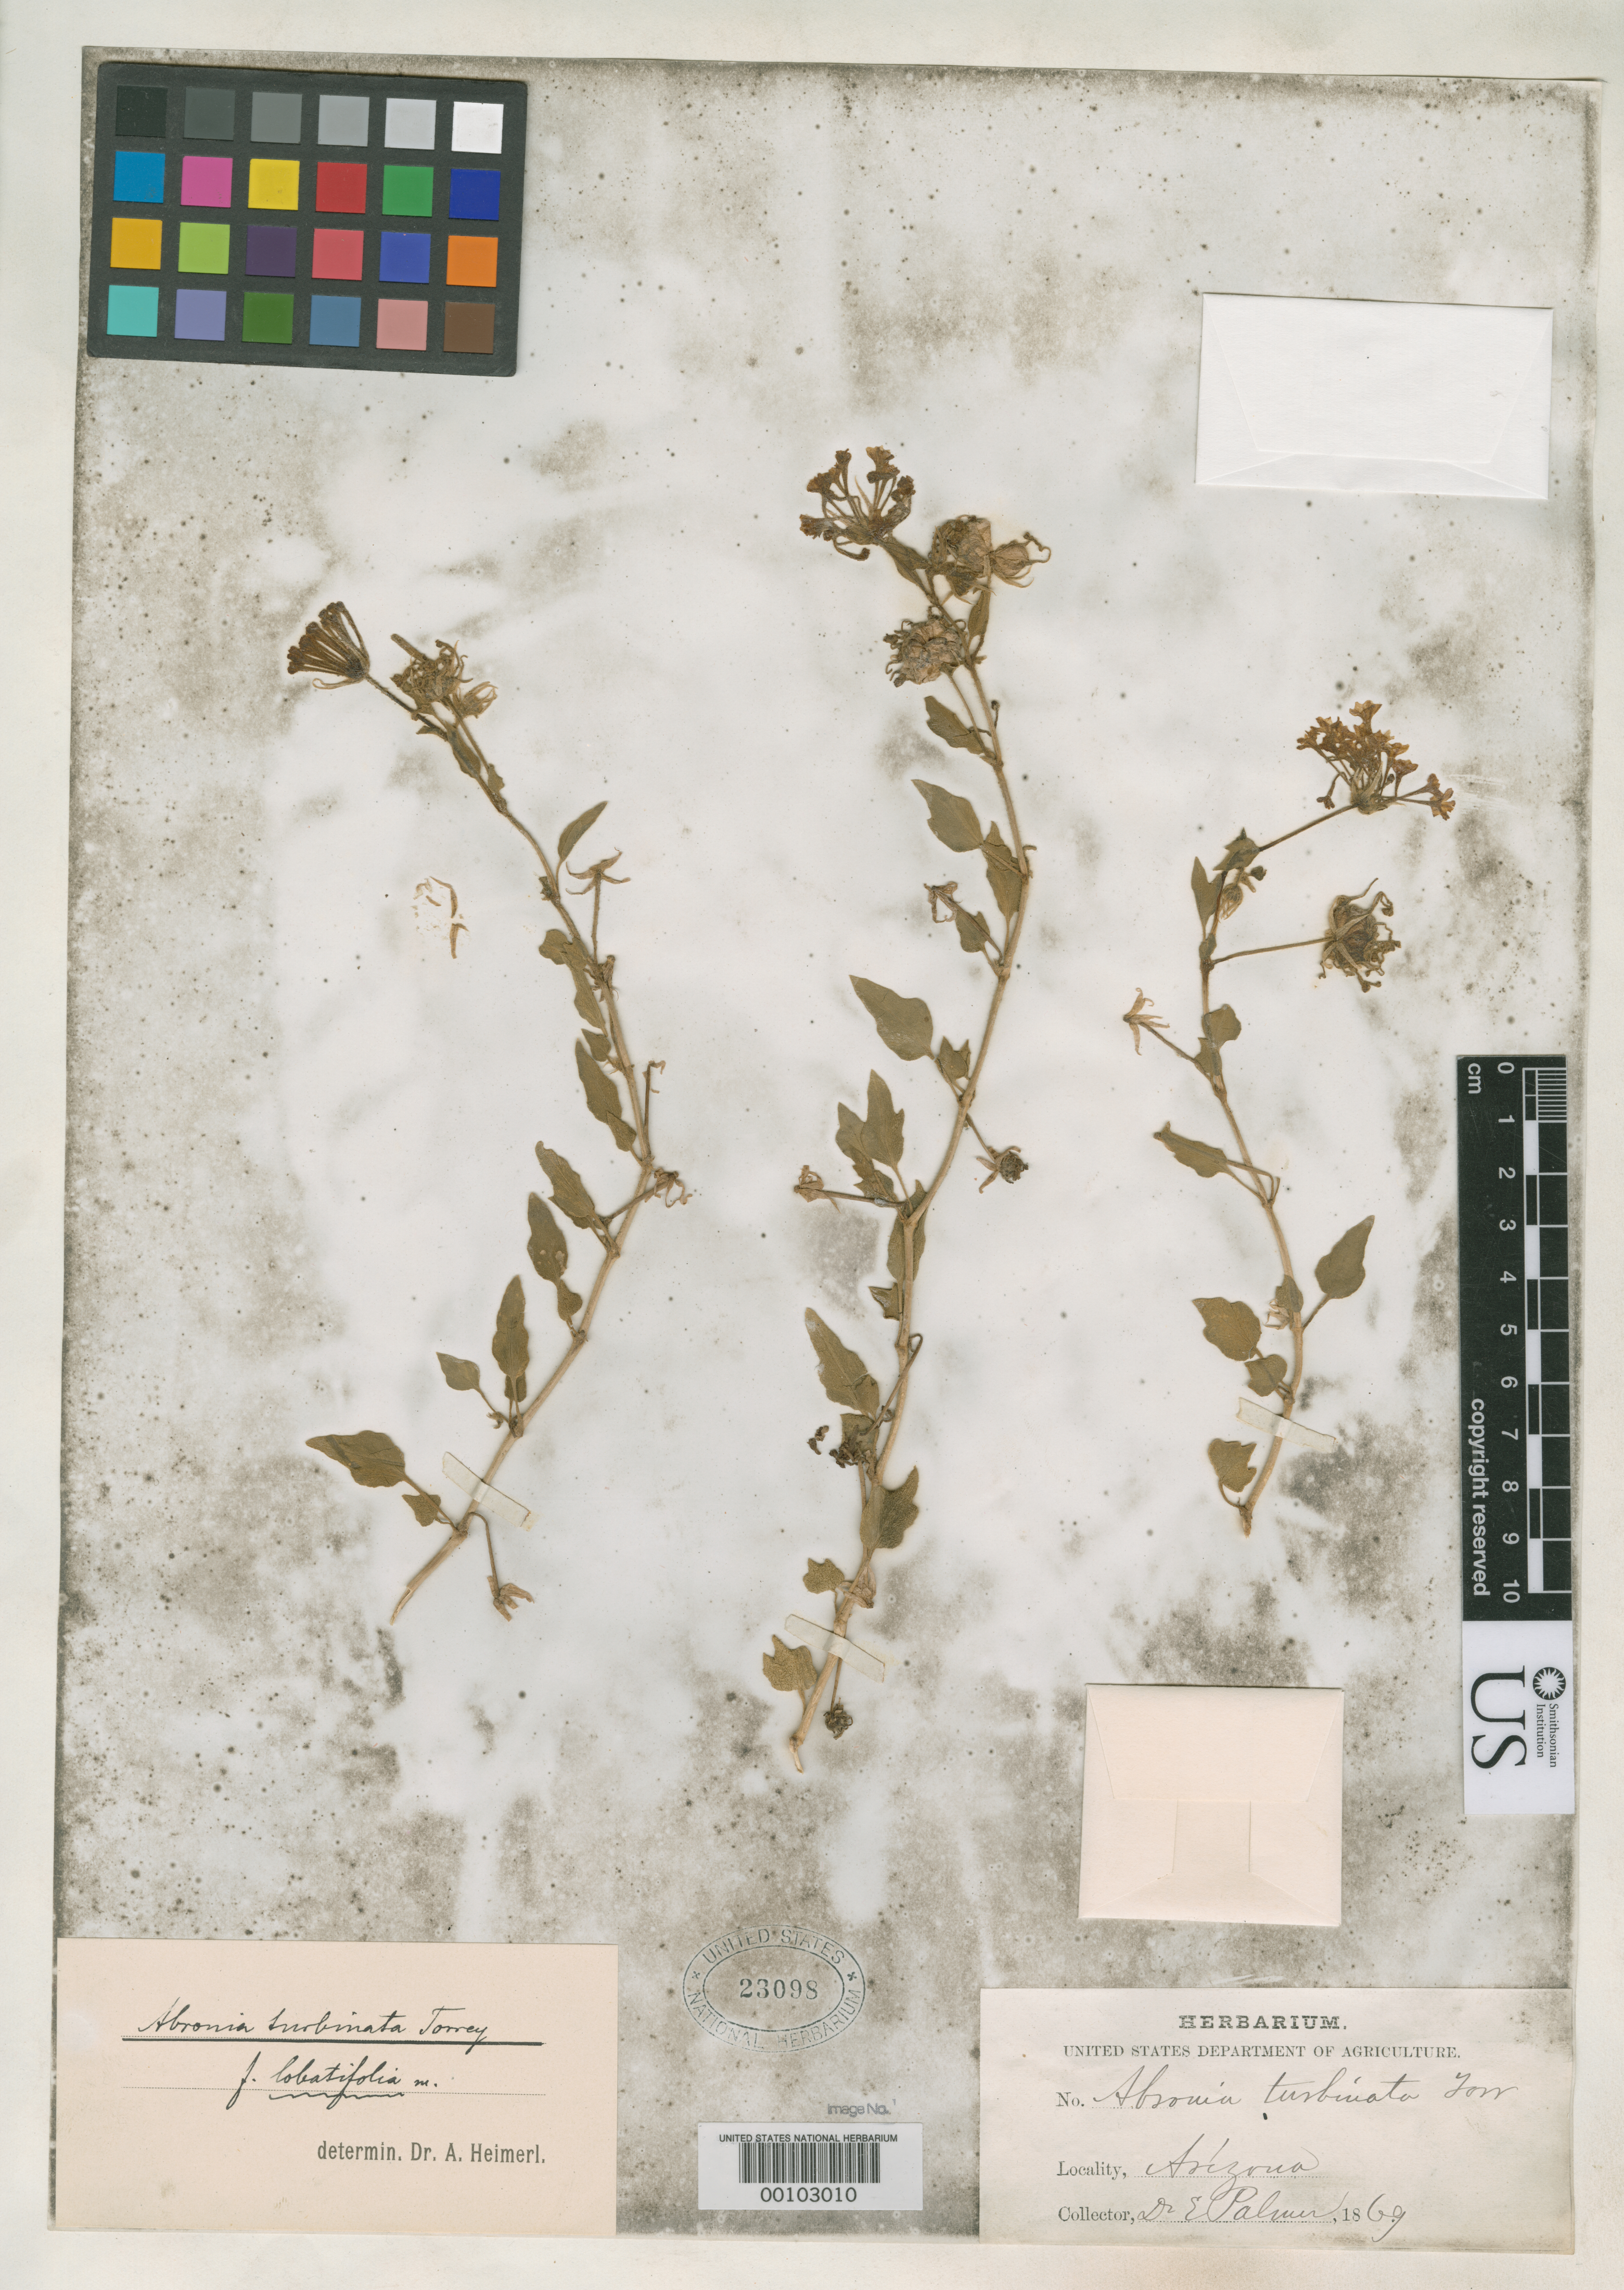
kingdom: Plantae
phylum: Tracheophyta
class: Magnoliopsida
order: Caryophyllales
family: Nyctaginaceae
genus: Abronia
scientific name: Abronia lobatifolia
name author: Standl.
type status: Holotype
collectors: E. Palmer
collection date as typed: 1869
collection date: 1869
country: United States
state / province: Arizona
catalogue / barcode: US 23098